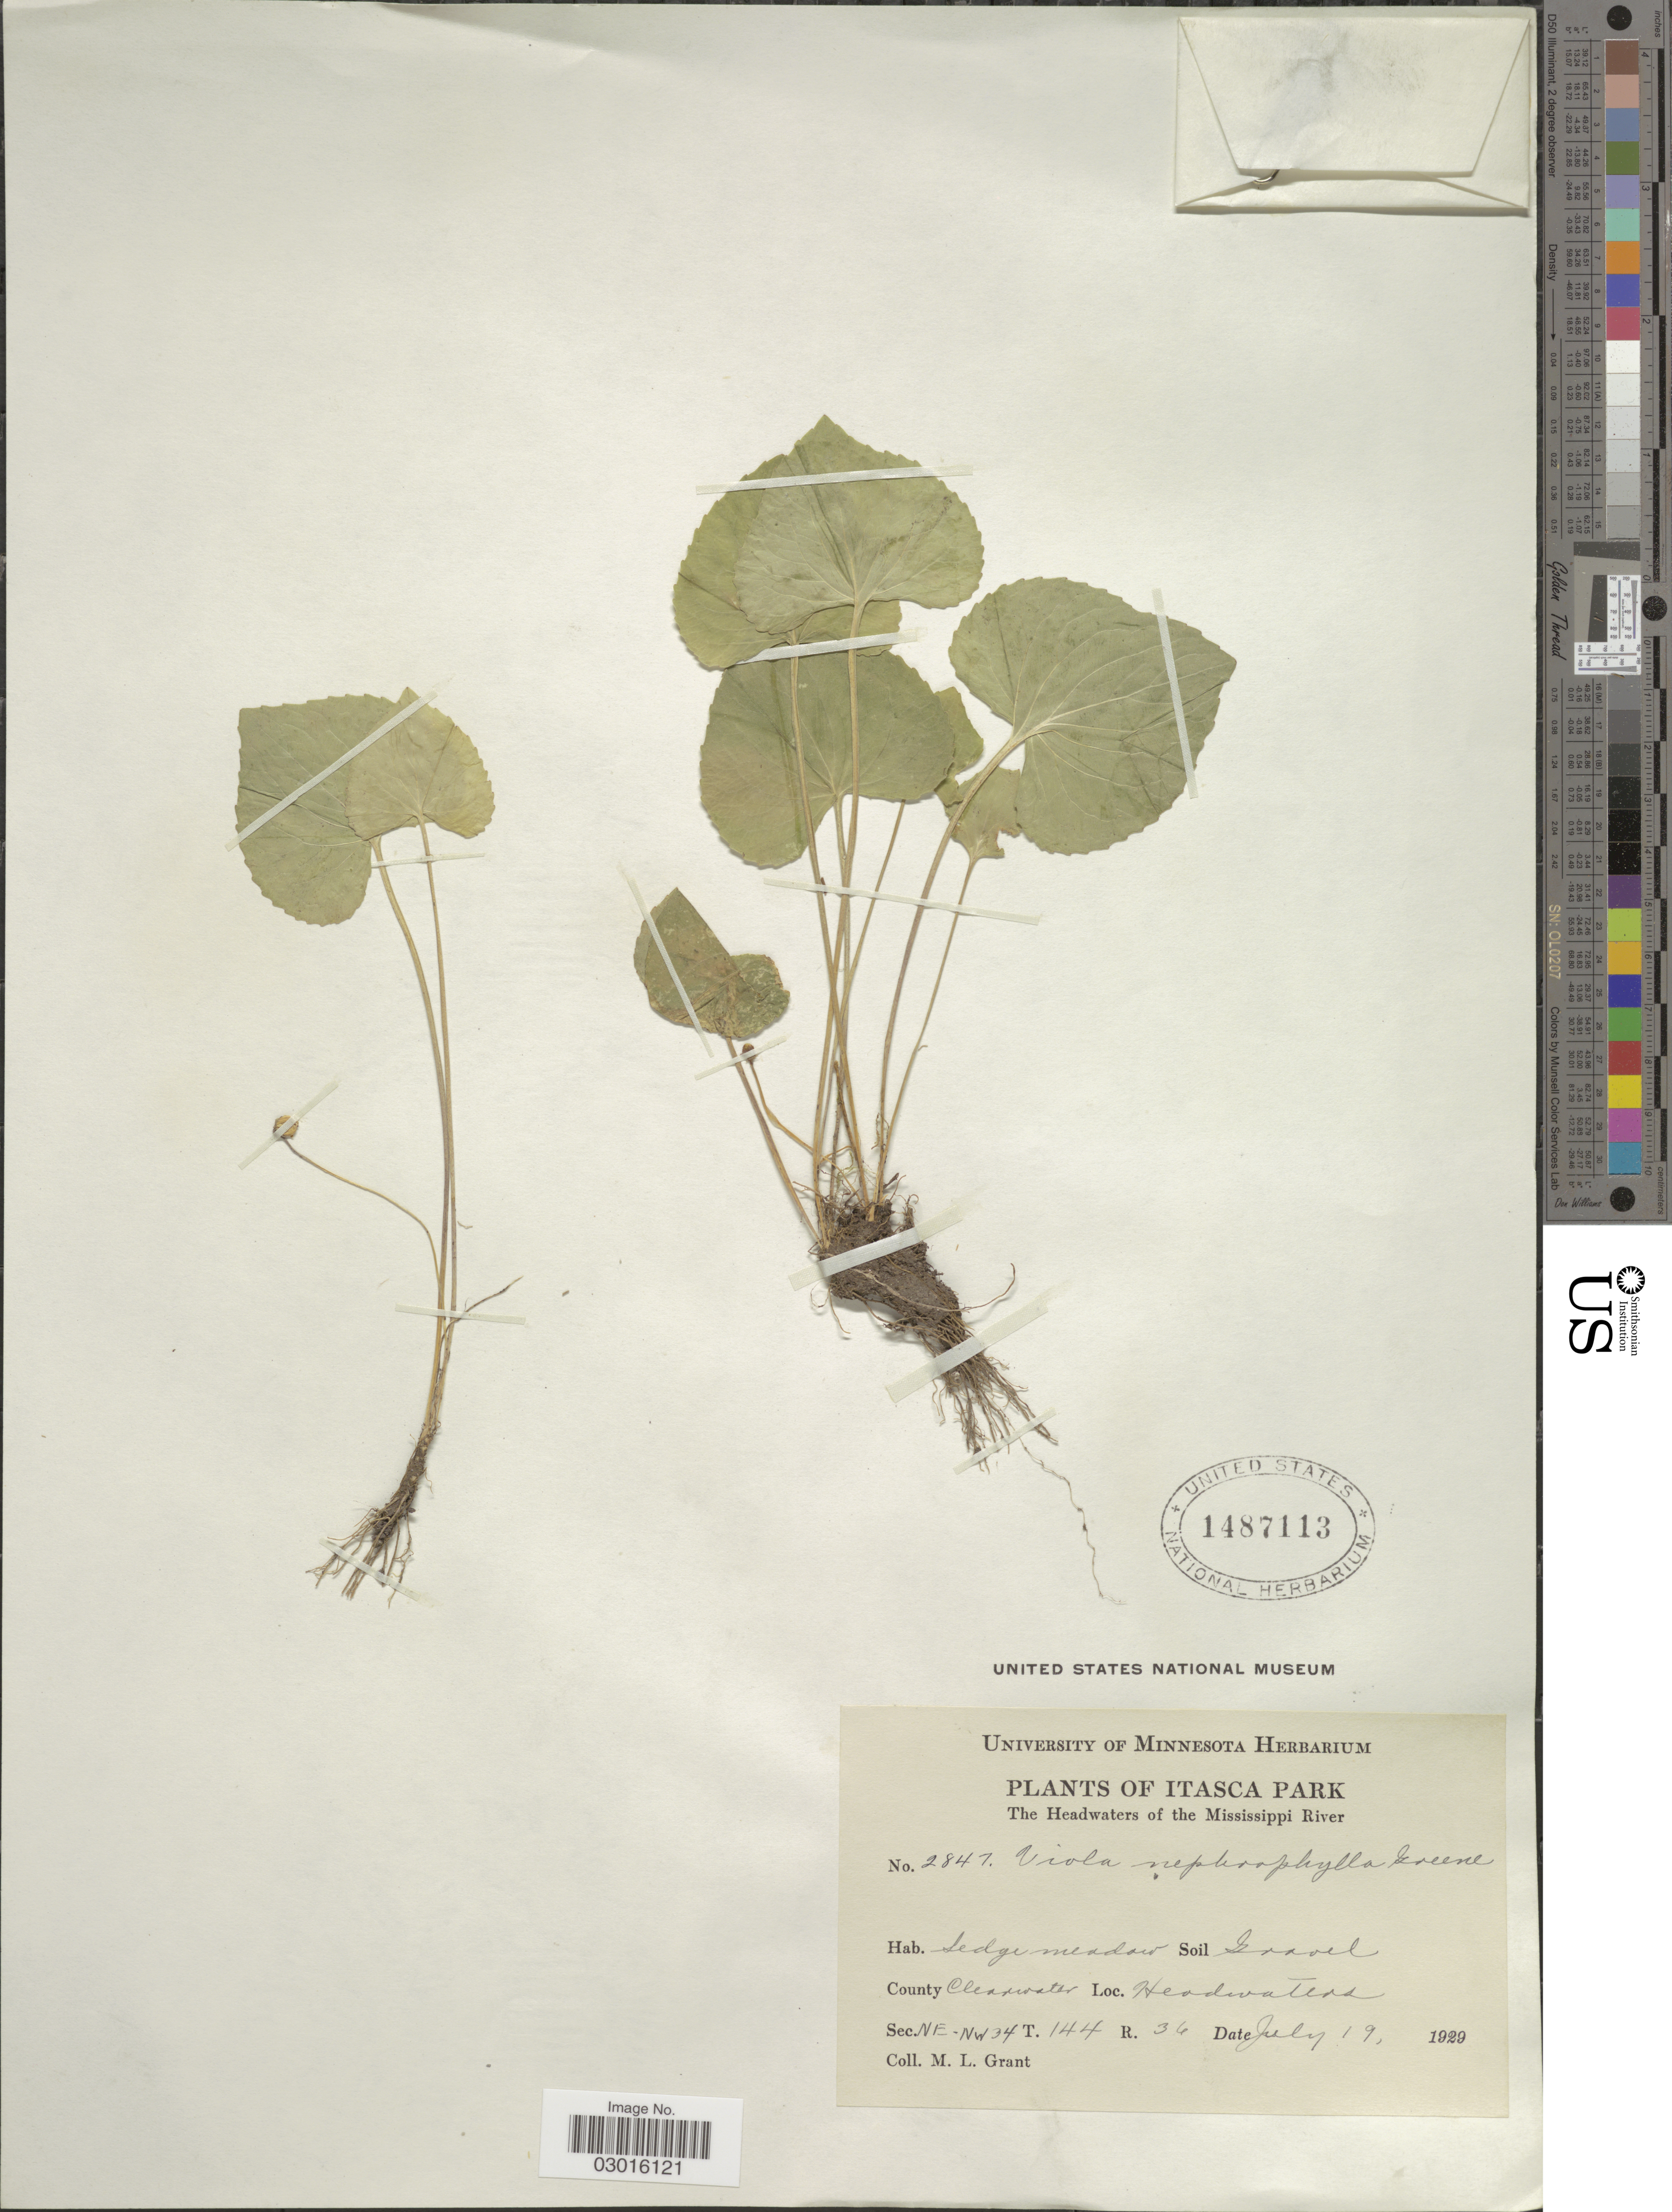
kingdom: Plantae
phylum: Tracheophyta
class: Magnoliopsida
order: Malpighiales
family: Violaceae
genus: Viola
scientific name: Viola nephrophylla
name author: Greene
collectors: M. L. Grant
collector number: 2847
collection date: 1929-07-19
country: United States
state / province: Minnesota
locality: Itasca Park,The Headwaters of the Mississippi River, County Clearwater, Headwaters, Sec. NE-NW 34 T. 144 R. 36.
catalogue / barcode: US 1487113